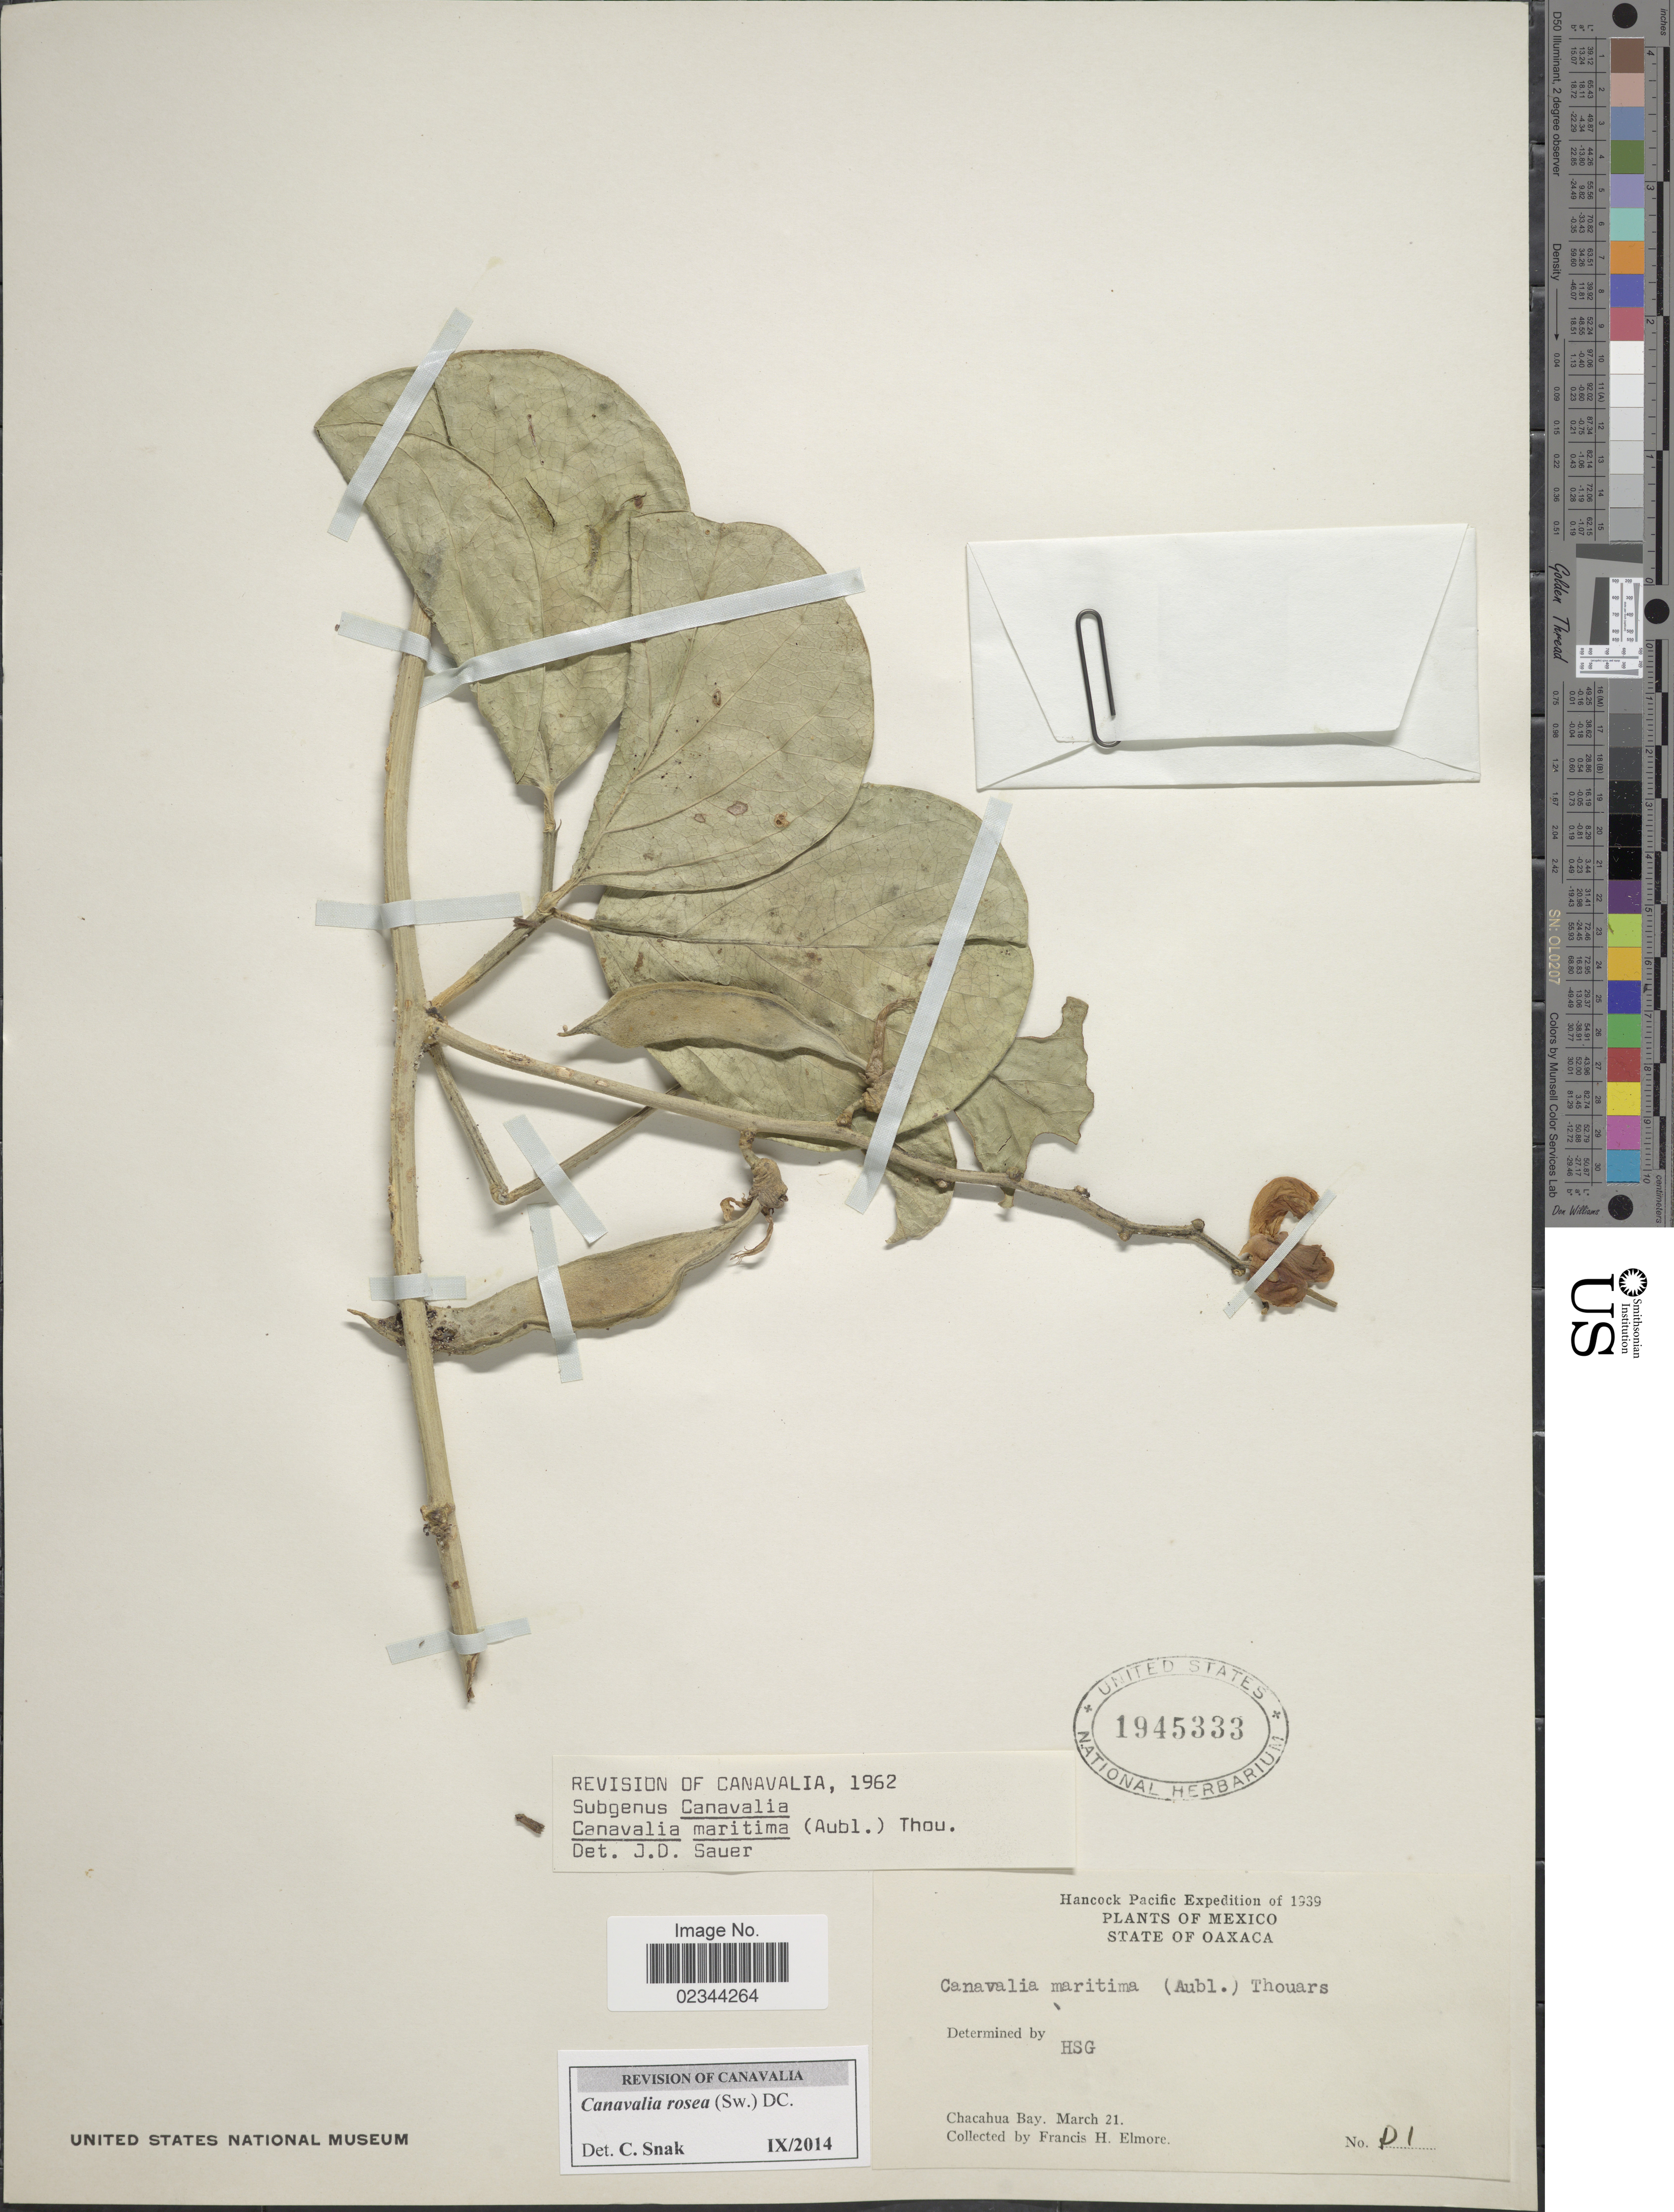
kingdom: Plantae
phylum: Tracheophyta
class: Magnoliopsida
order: Fabales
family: Fabaceae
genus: Canavalia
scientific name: Canavalia rosea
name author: (Sw.) DC.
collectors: F. H. Elmore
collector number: P1*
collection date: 1939-03-21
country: Mexico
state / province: Oaxaca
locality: Pacific, Chacahua Bay.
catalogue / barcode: US 1945333